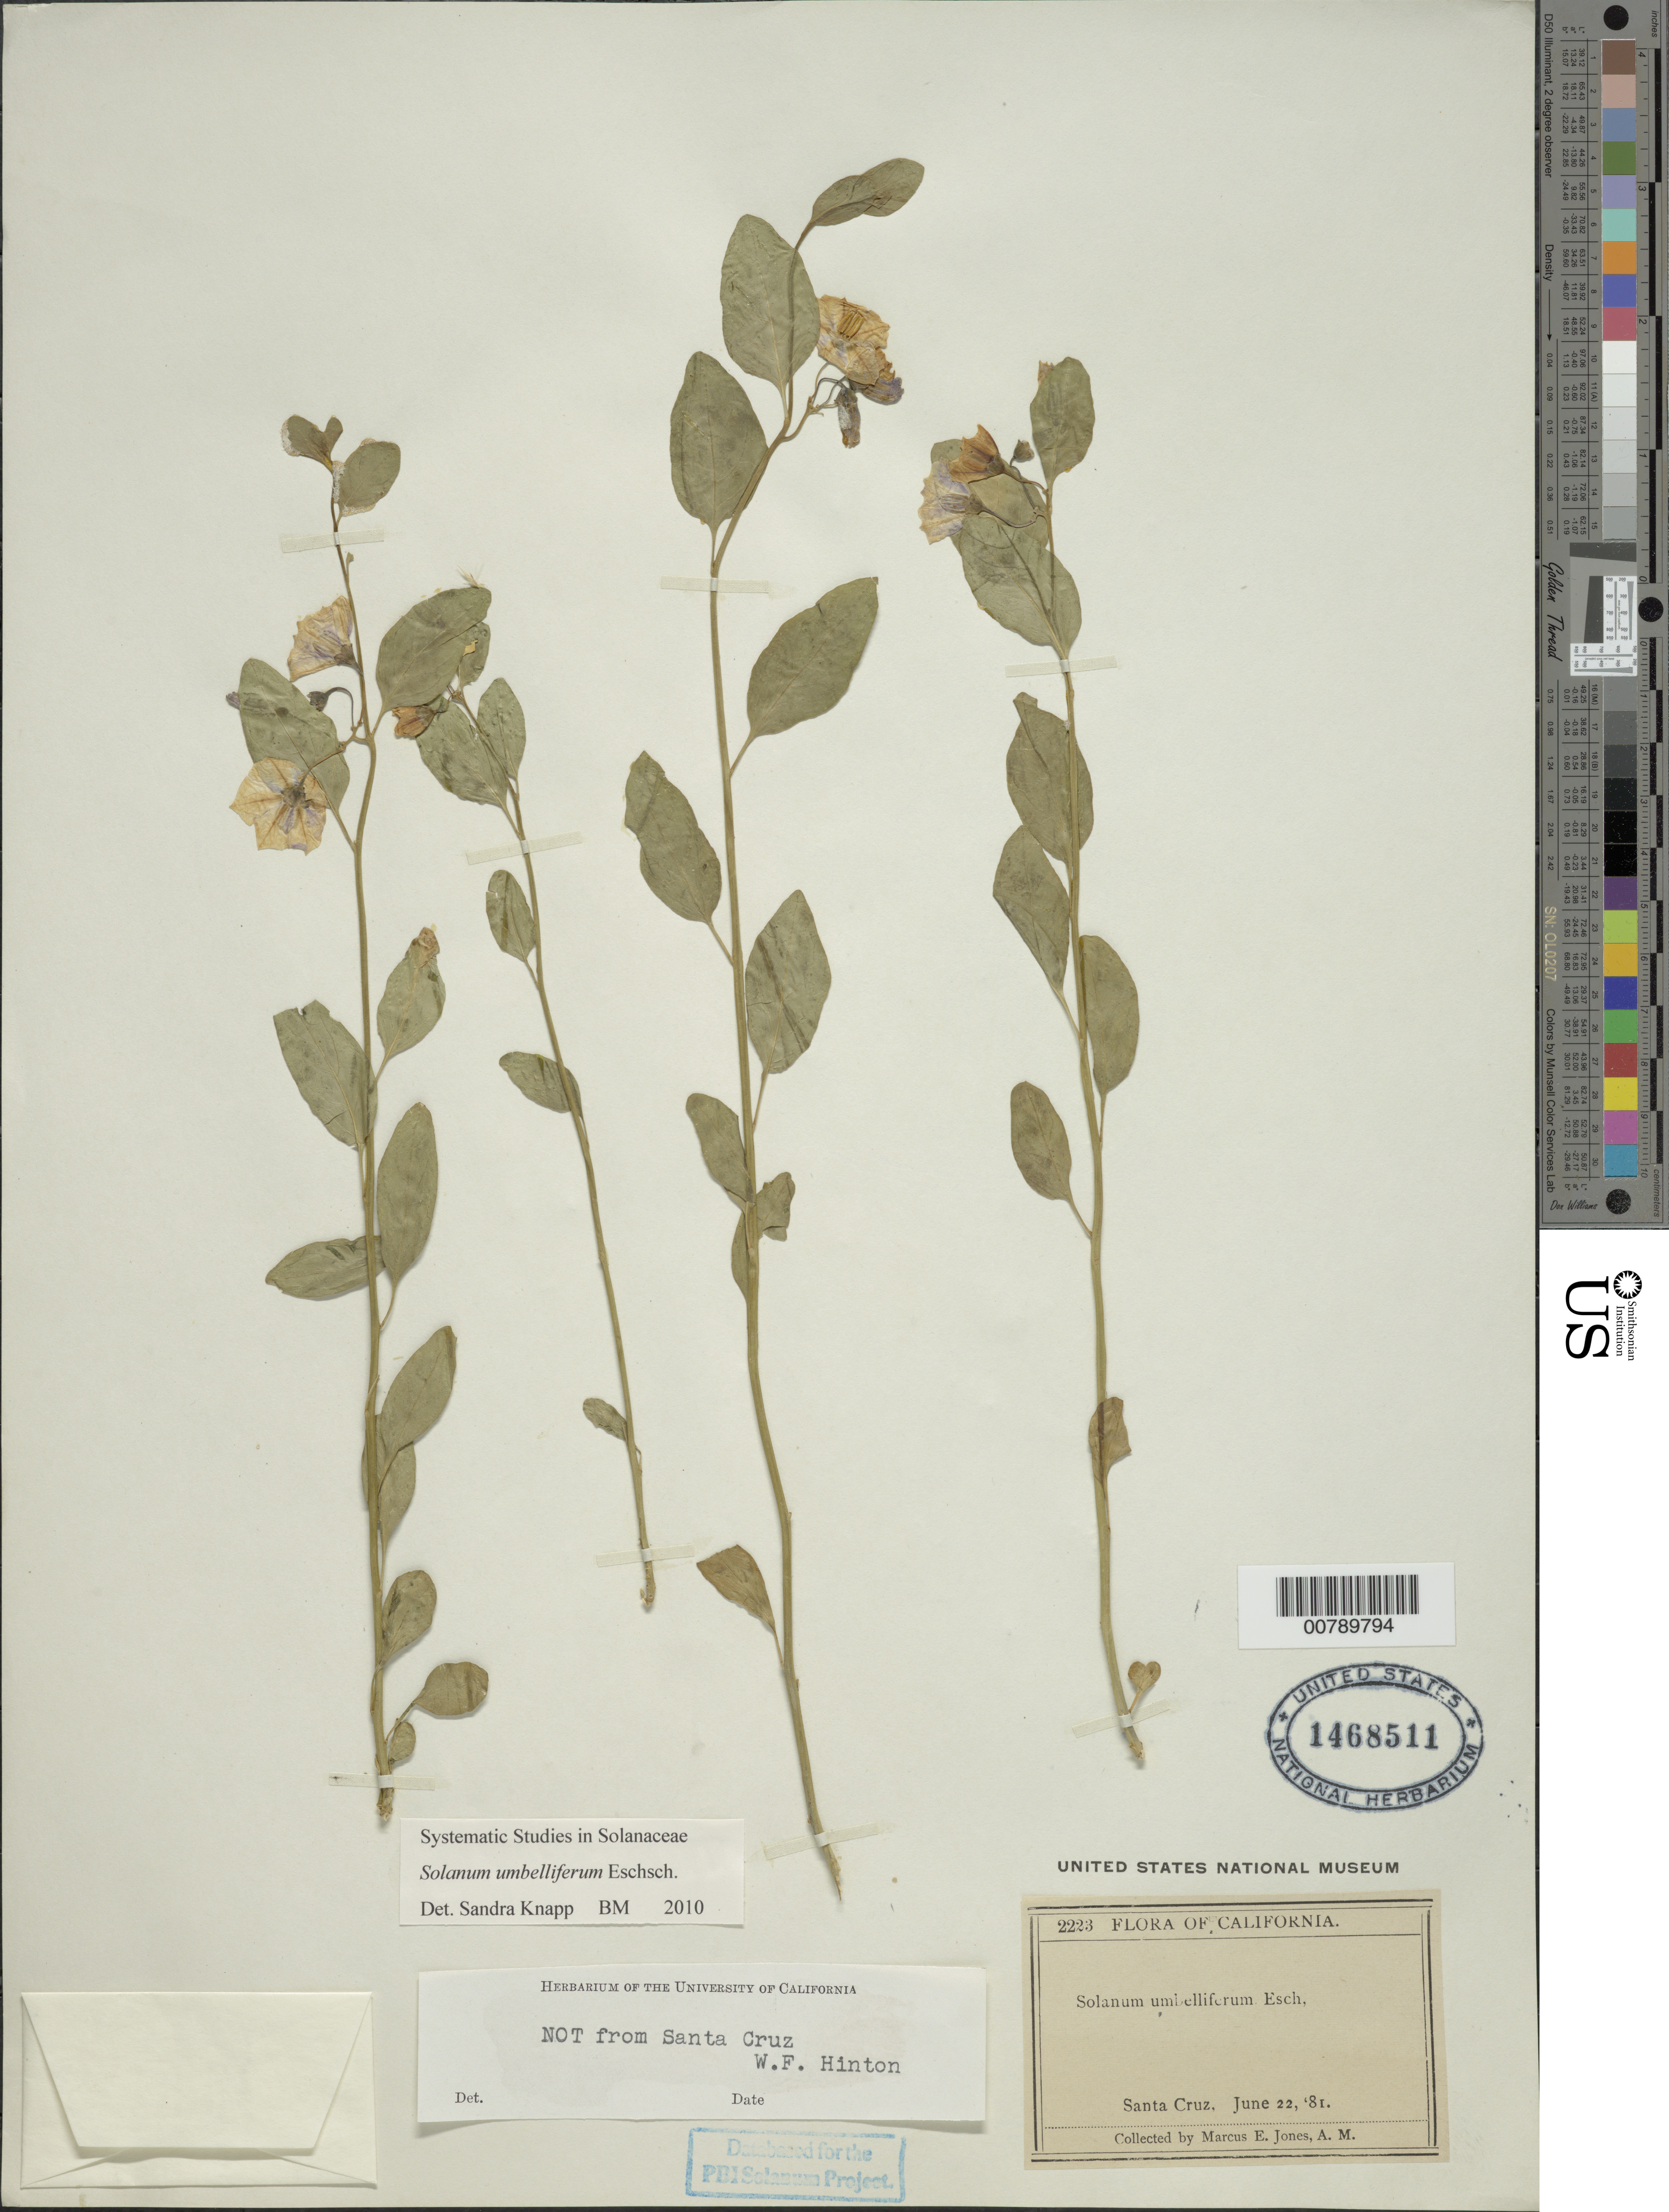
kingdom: Plantae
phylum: Tracheophyta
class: Magnoliopsida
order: Solanales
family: Solanaceae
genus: Solanum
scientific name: Solanum umbelliferum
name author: Eschsch.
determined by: Knapp, S. D.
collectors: E. M. Jones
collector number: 2223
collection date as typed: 22 Jun 1881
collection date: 1881-06-22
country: United States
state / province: California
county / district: Santa Cruz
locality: Santa Cruz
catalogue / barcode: US 1468511